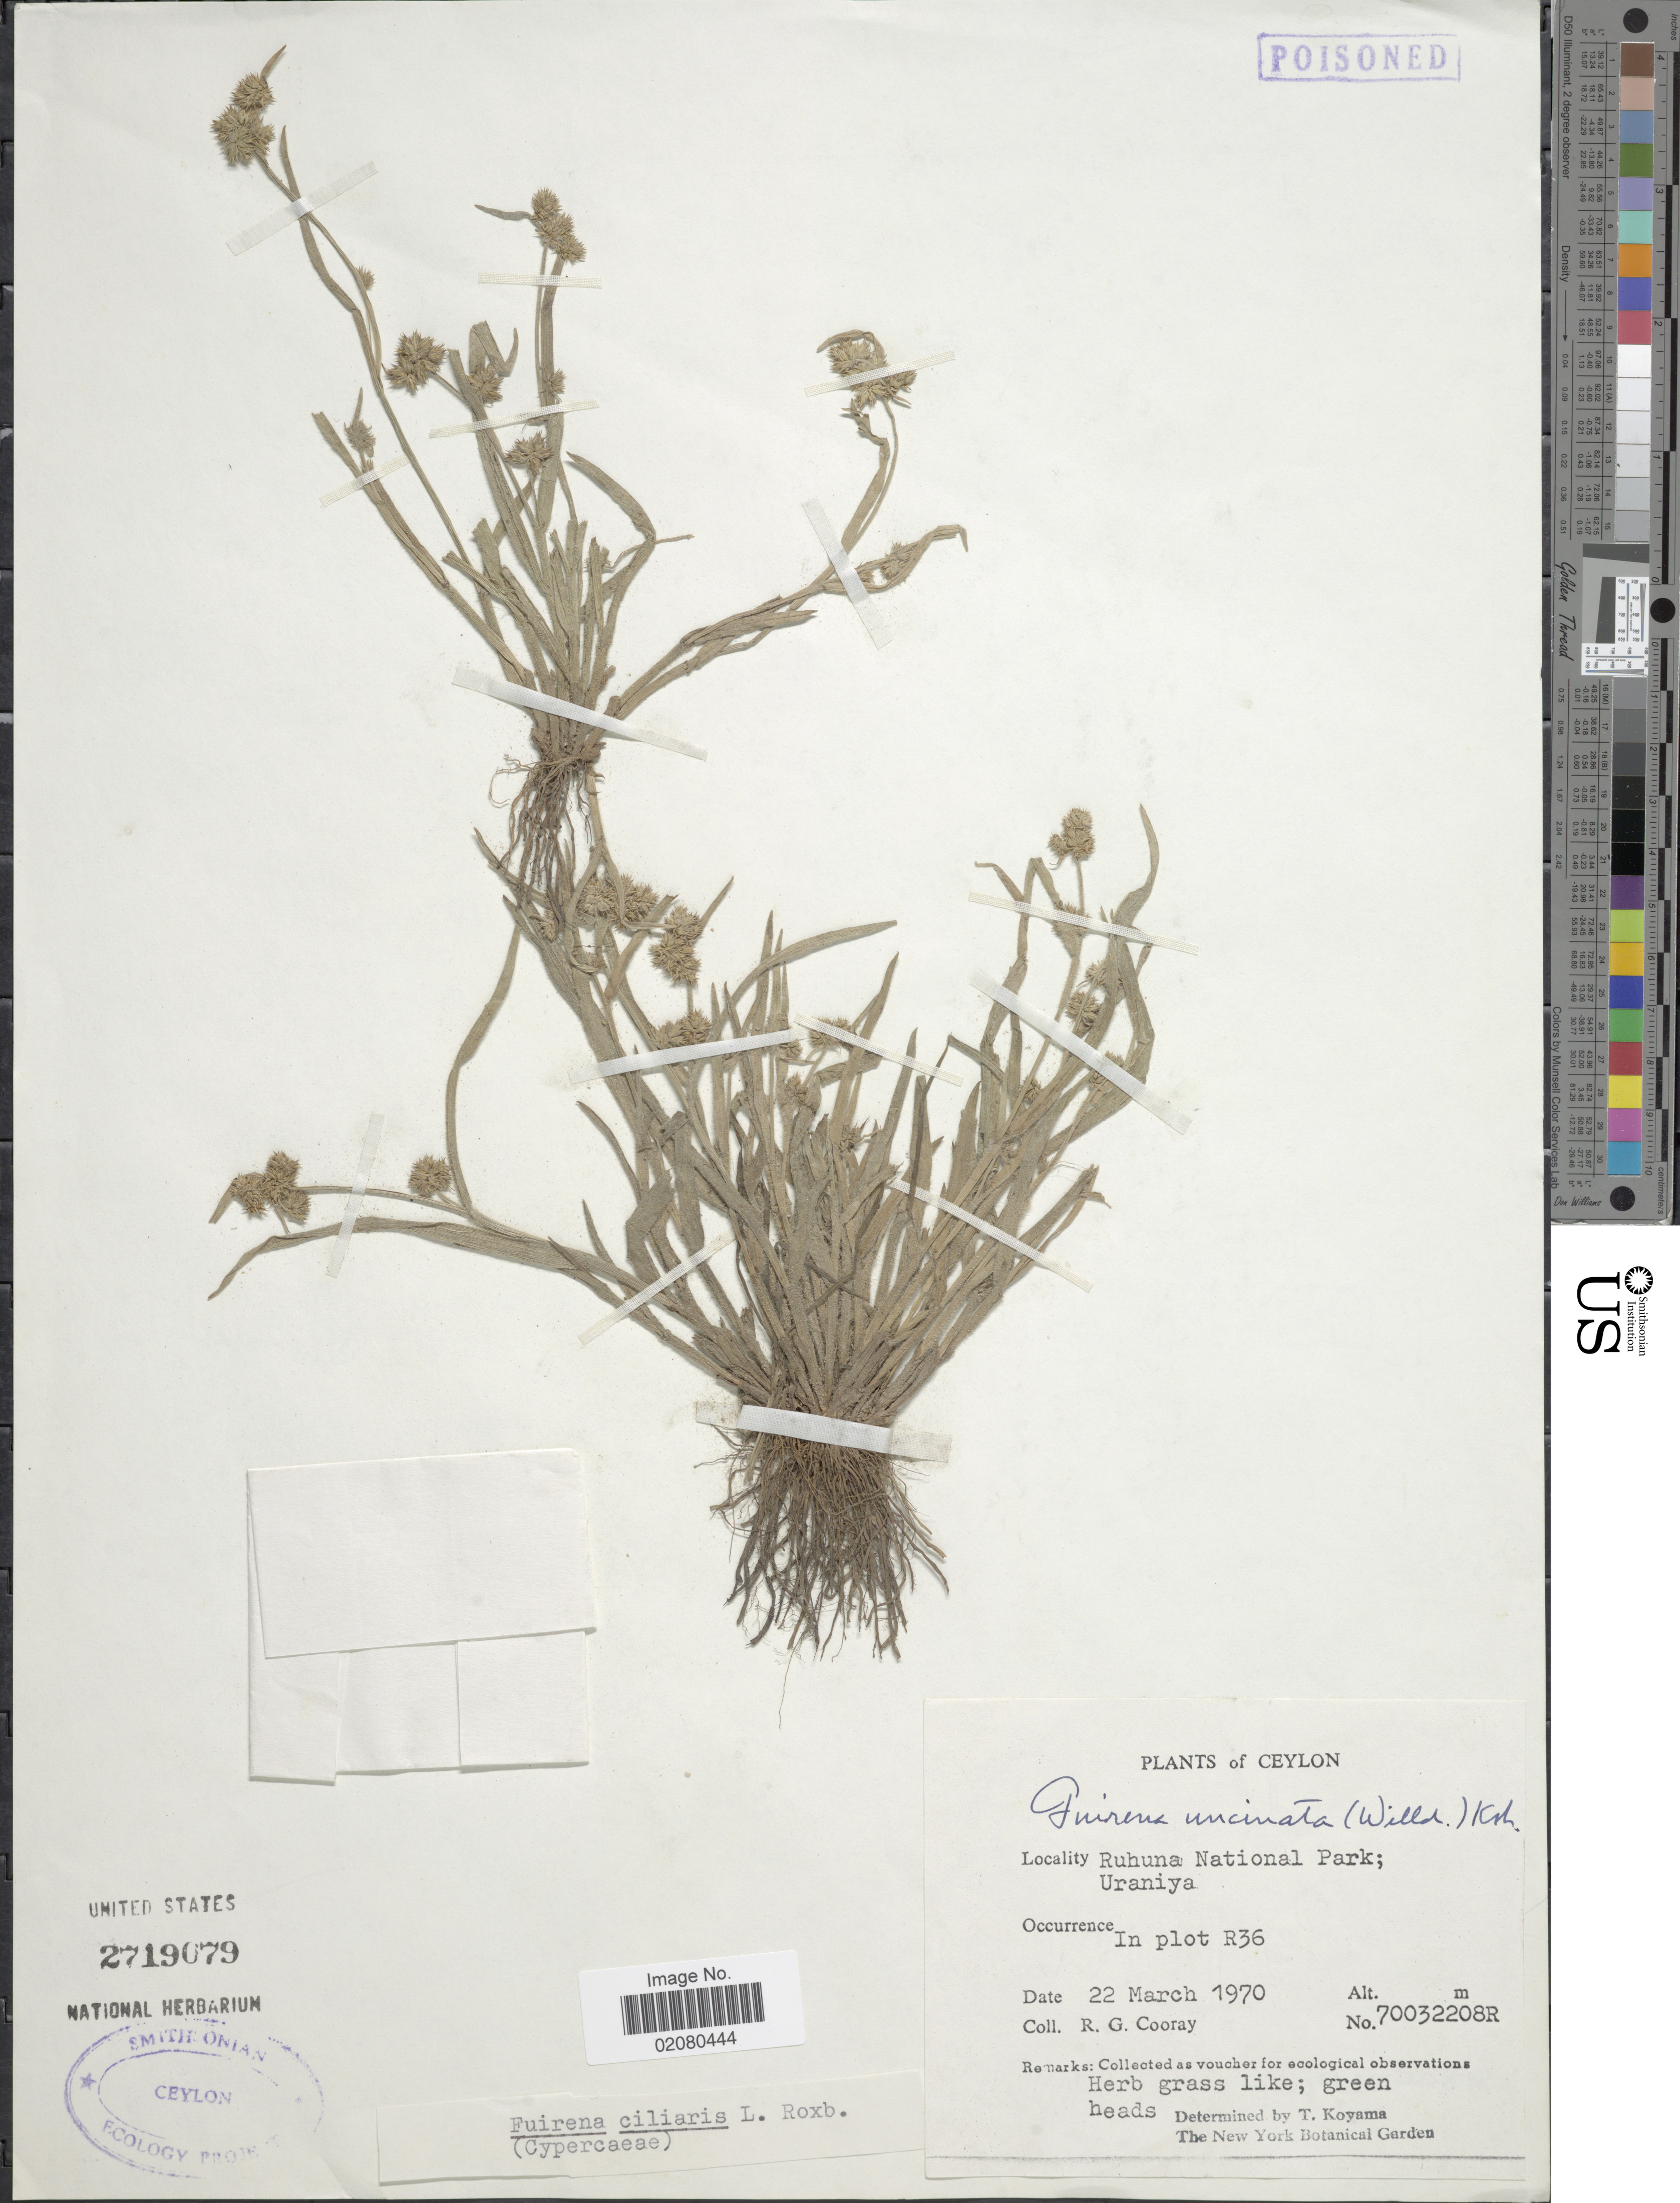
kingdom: Plantae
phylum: Tracheophyta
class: Liliopsida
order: Poales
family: Cyperaceae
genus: Fuirena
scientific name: Fuirena uncinata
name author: (Willd.) Kunth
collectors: R. Cooray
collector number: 70032208R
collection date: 1970-03-22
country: Sri Lanka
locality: Ceylon, Ruhuna National Park, Uraniya, in plot R36.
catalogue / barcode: US 2719079